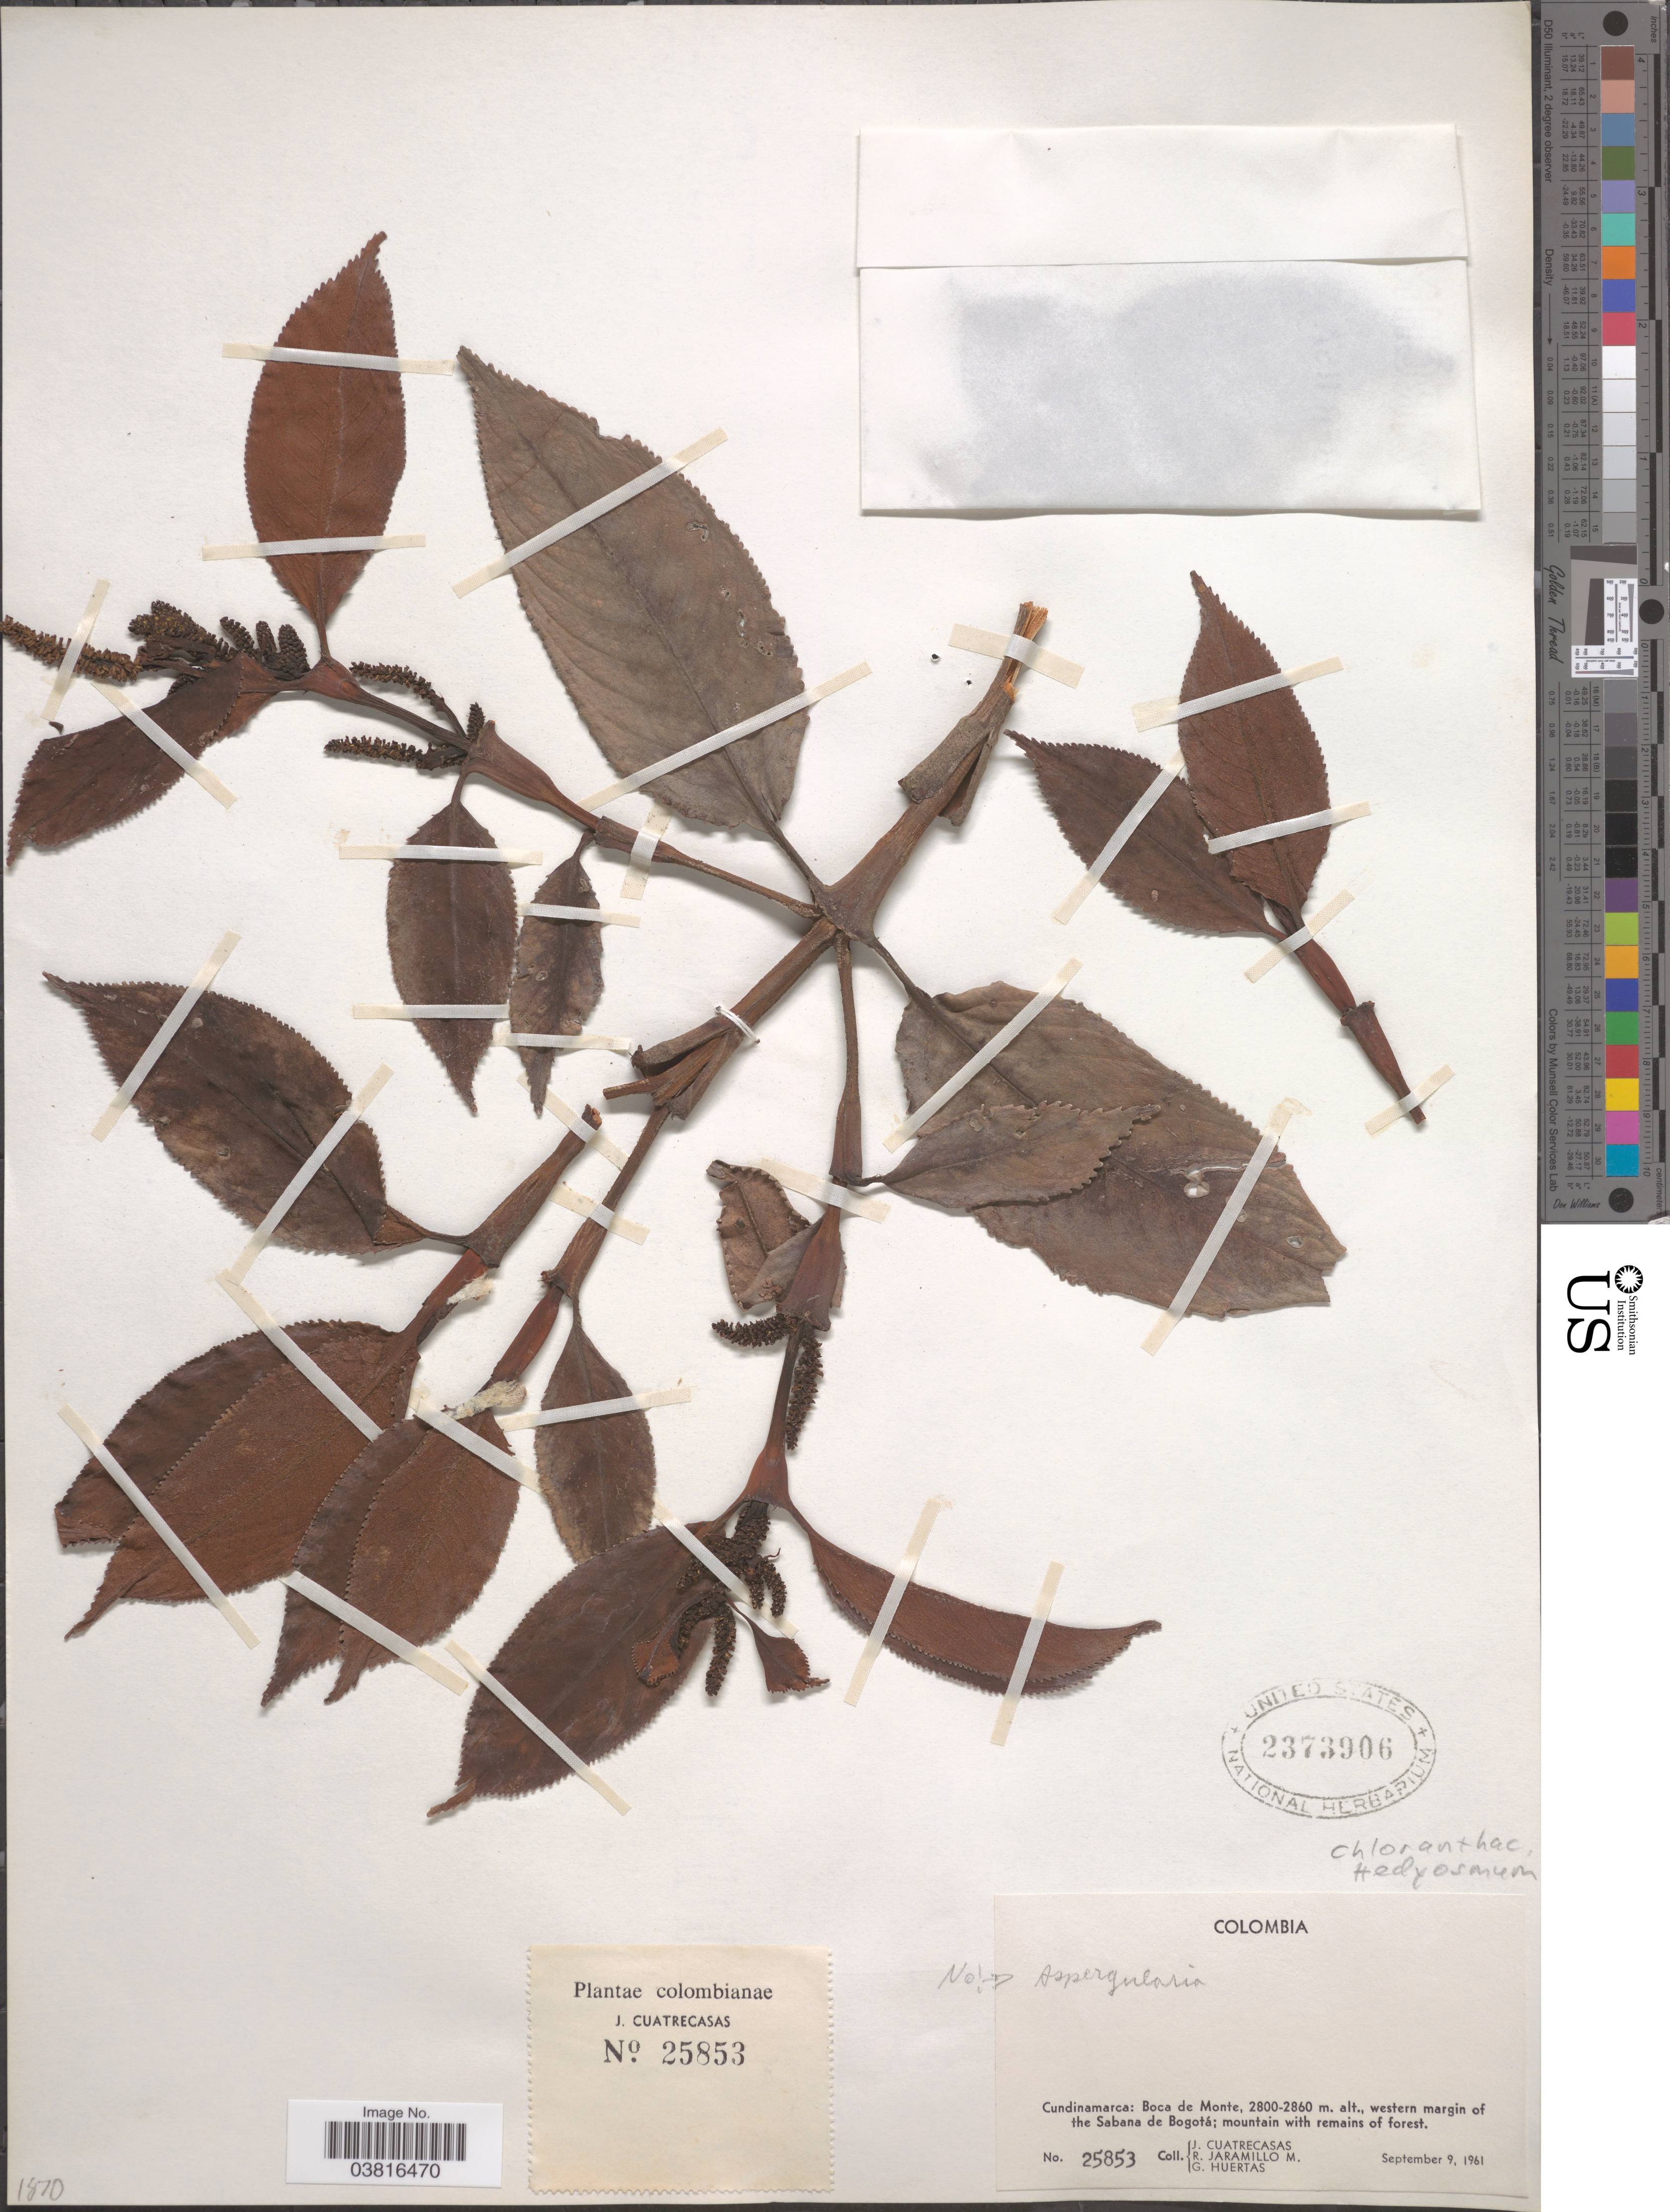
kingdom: Plantae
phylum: Tracheophyta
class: Magnoliopsida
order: Chloranthales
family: Chloranthaceae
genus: Hedyosmum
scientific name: Hedyosmum sp.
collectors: J. Cuatrecasas, R. Jaramillo M. & G. Huertas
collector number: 25853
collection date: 1961-09-09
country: Colombia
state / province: Cundinamarca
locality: Boca de Monte, western margin of the Sabana de Bogotá.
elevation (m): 2800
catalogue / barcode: US 2373906